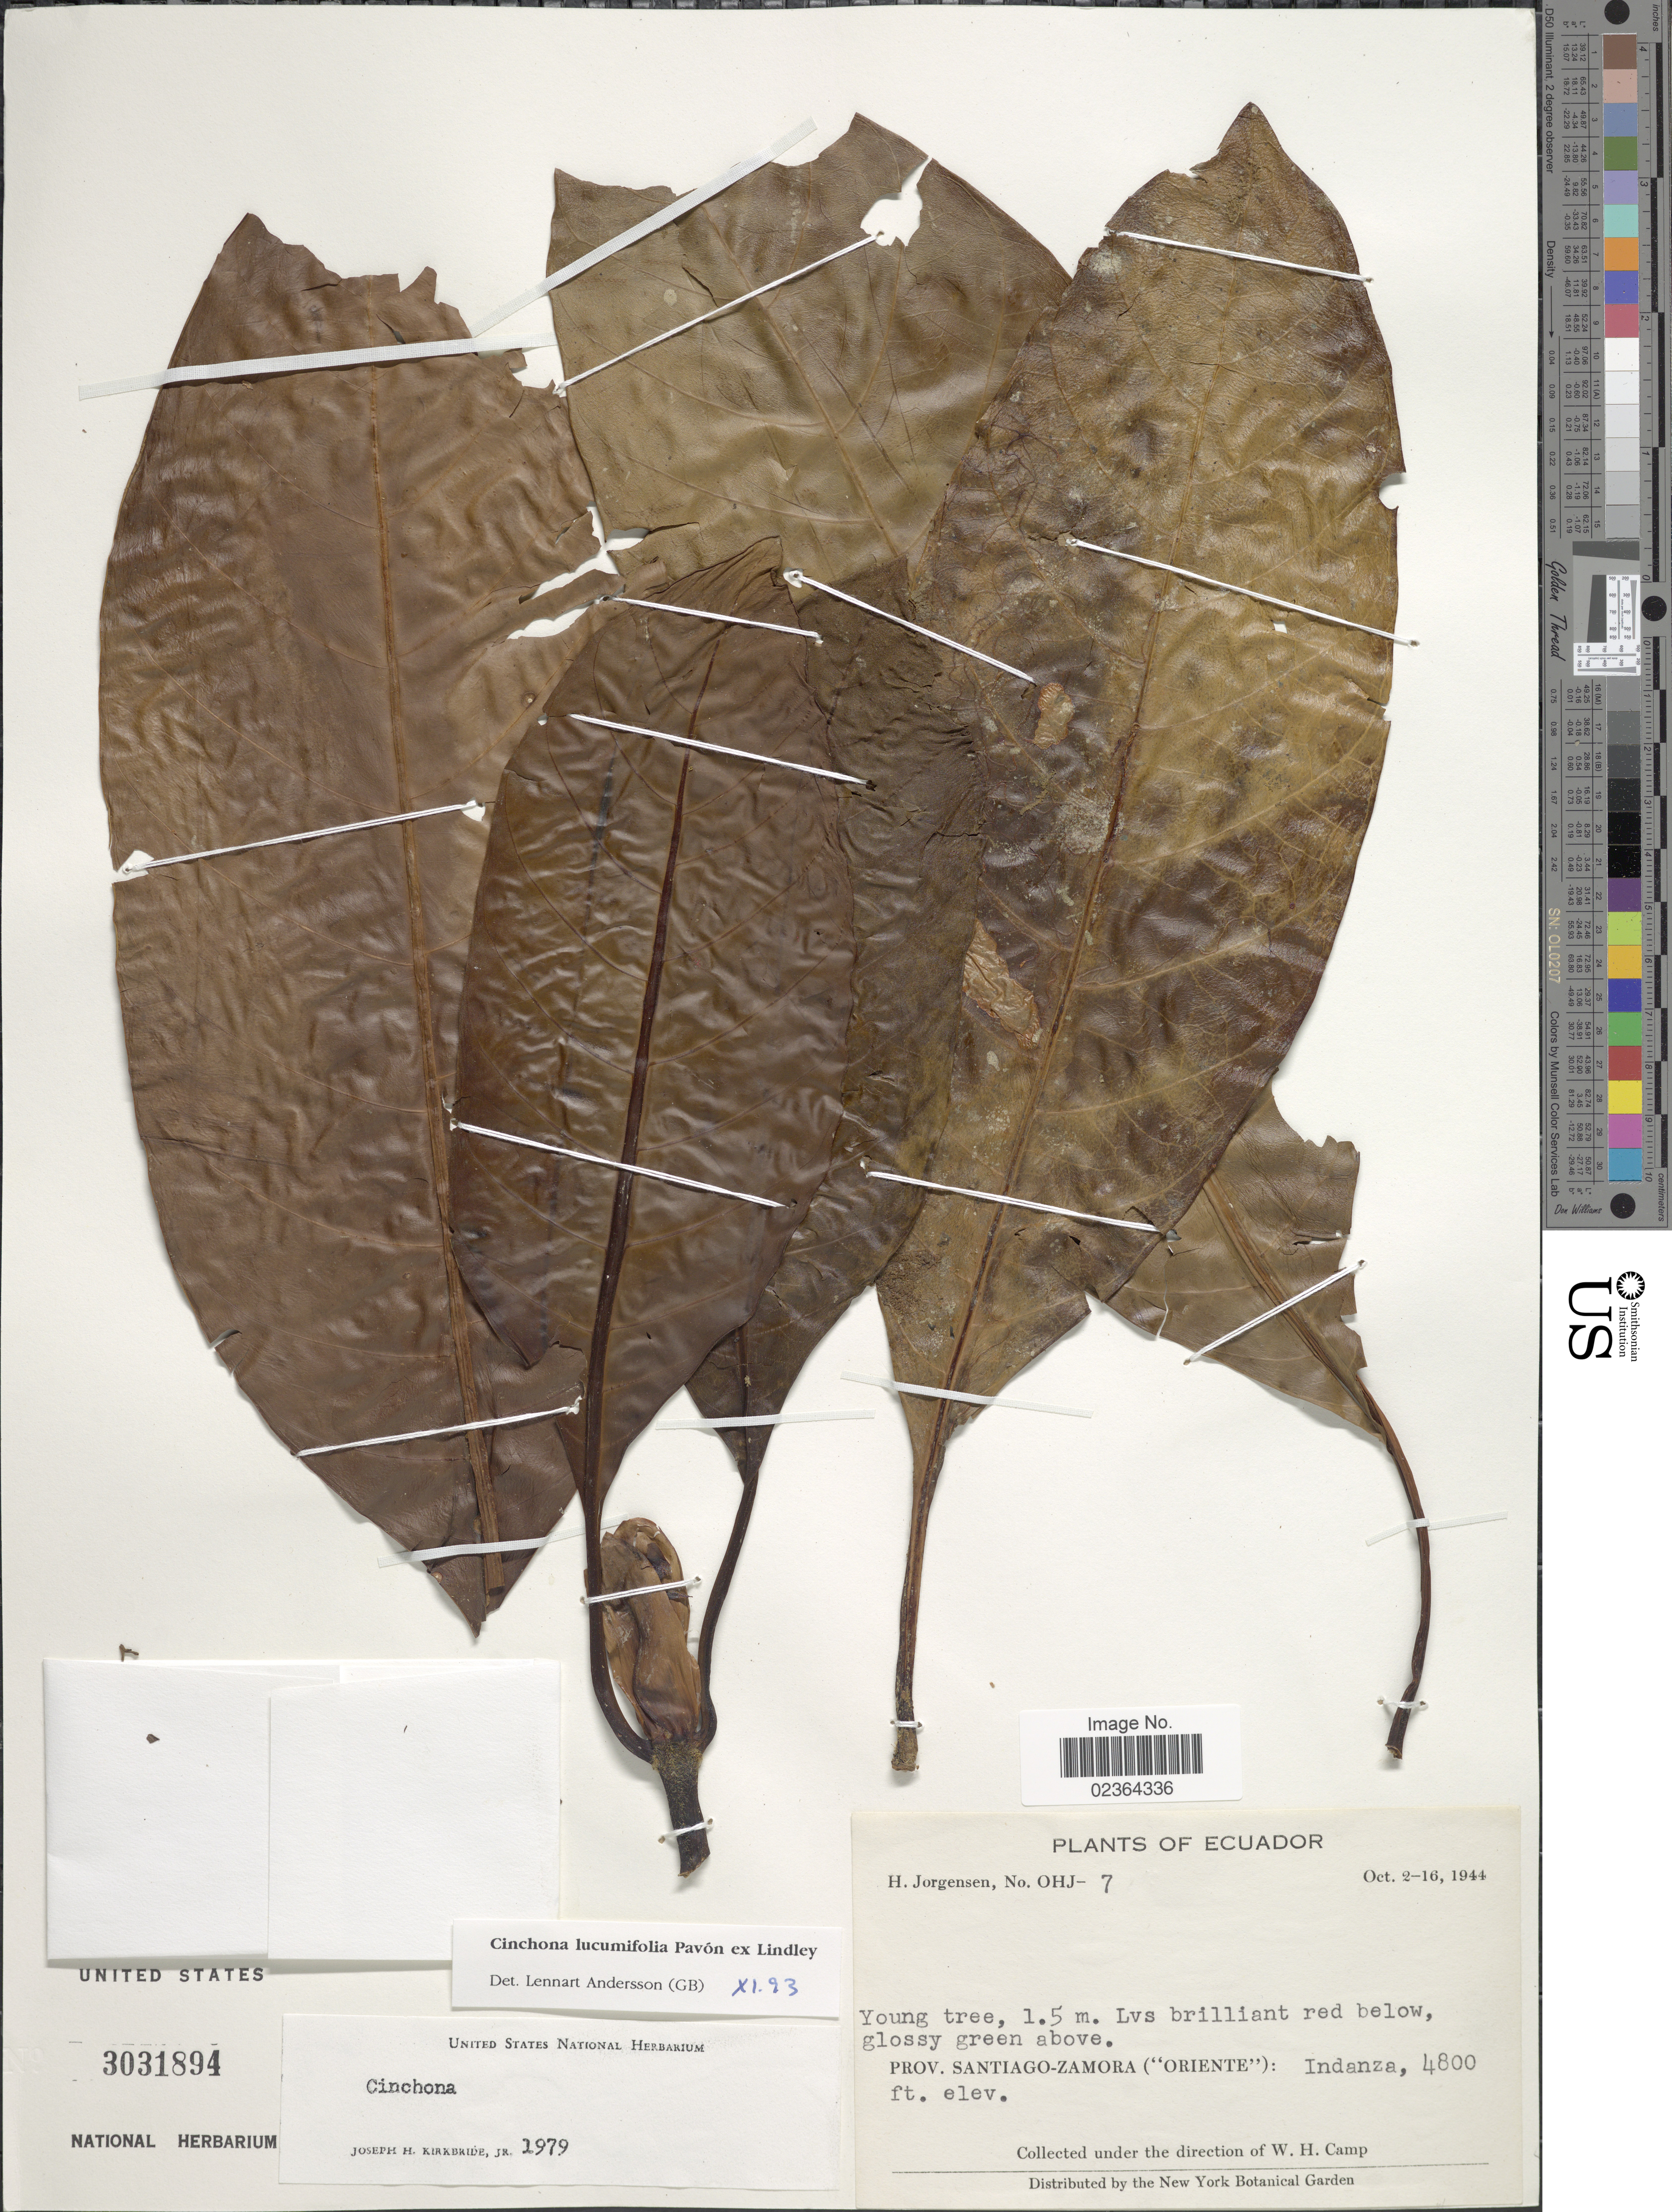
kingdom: Plantae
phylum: Tracheophyta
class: Magnoliopsida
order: Gentianales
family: Rubiaceae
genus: Cinchona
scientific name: Cinchona lucumifolia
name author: Pav. ex Lindl.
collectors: H. Jørgensen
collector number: OHJ-7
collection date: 1944-10-02/1944-10-16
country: Ecuador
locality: Prov. Santiago-Zamora (Oriente): Indanza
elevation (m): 1463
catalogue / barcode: US 3031894